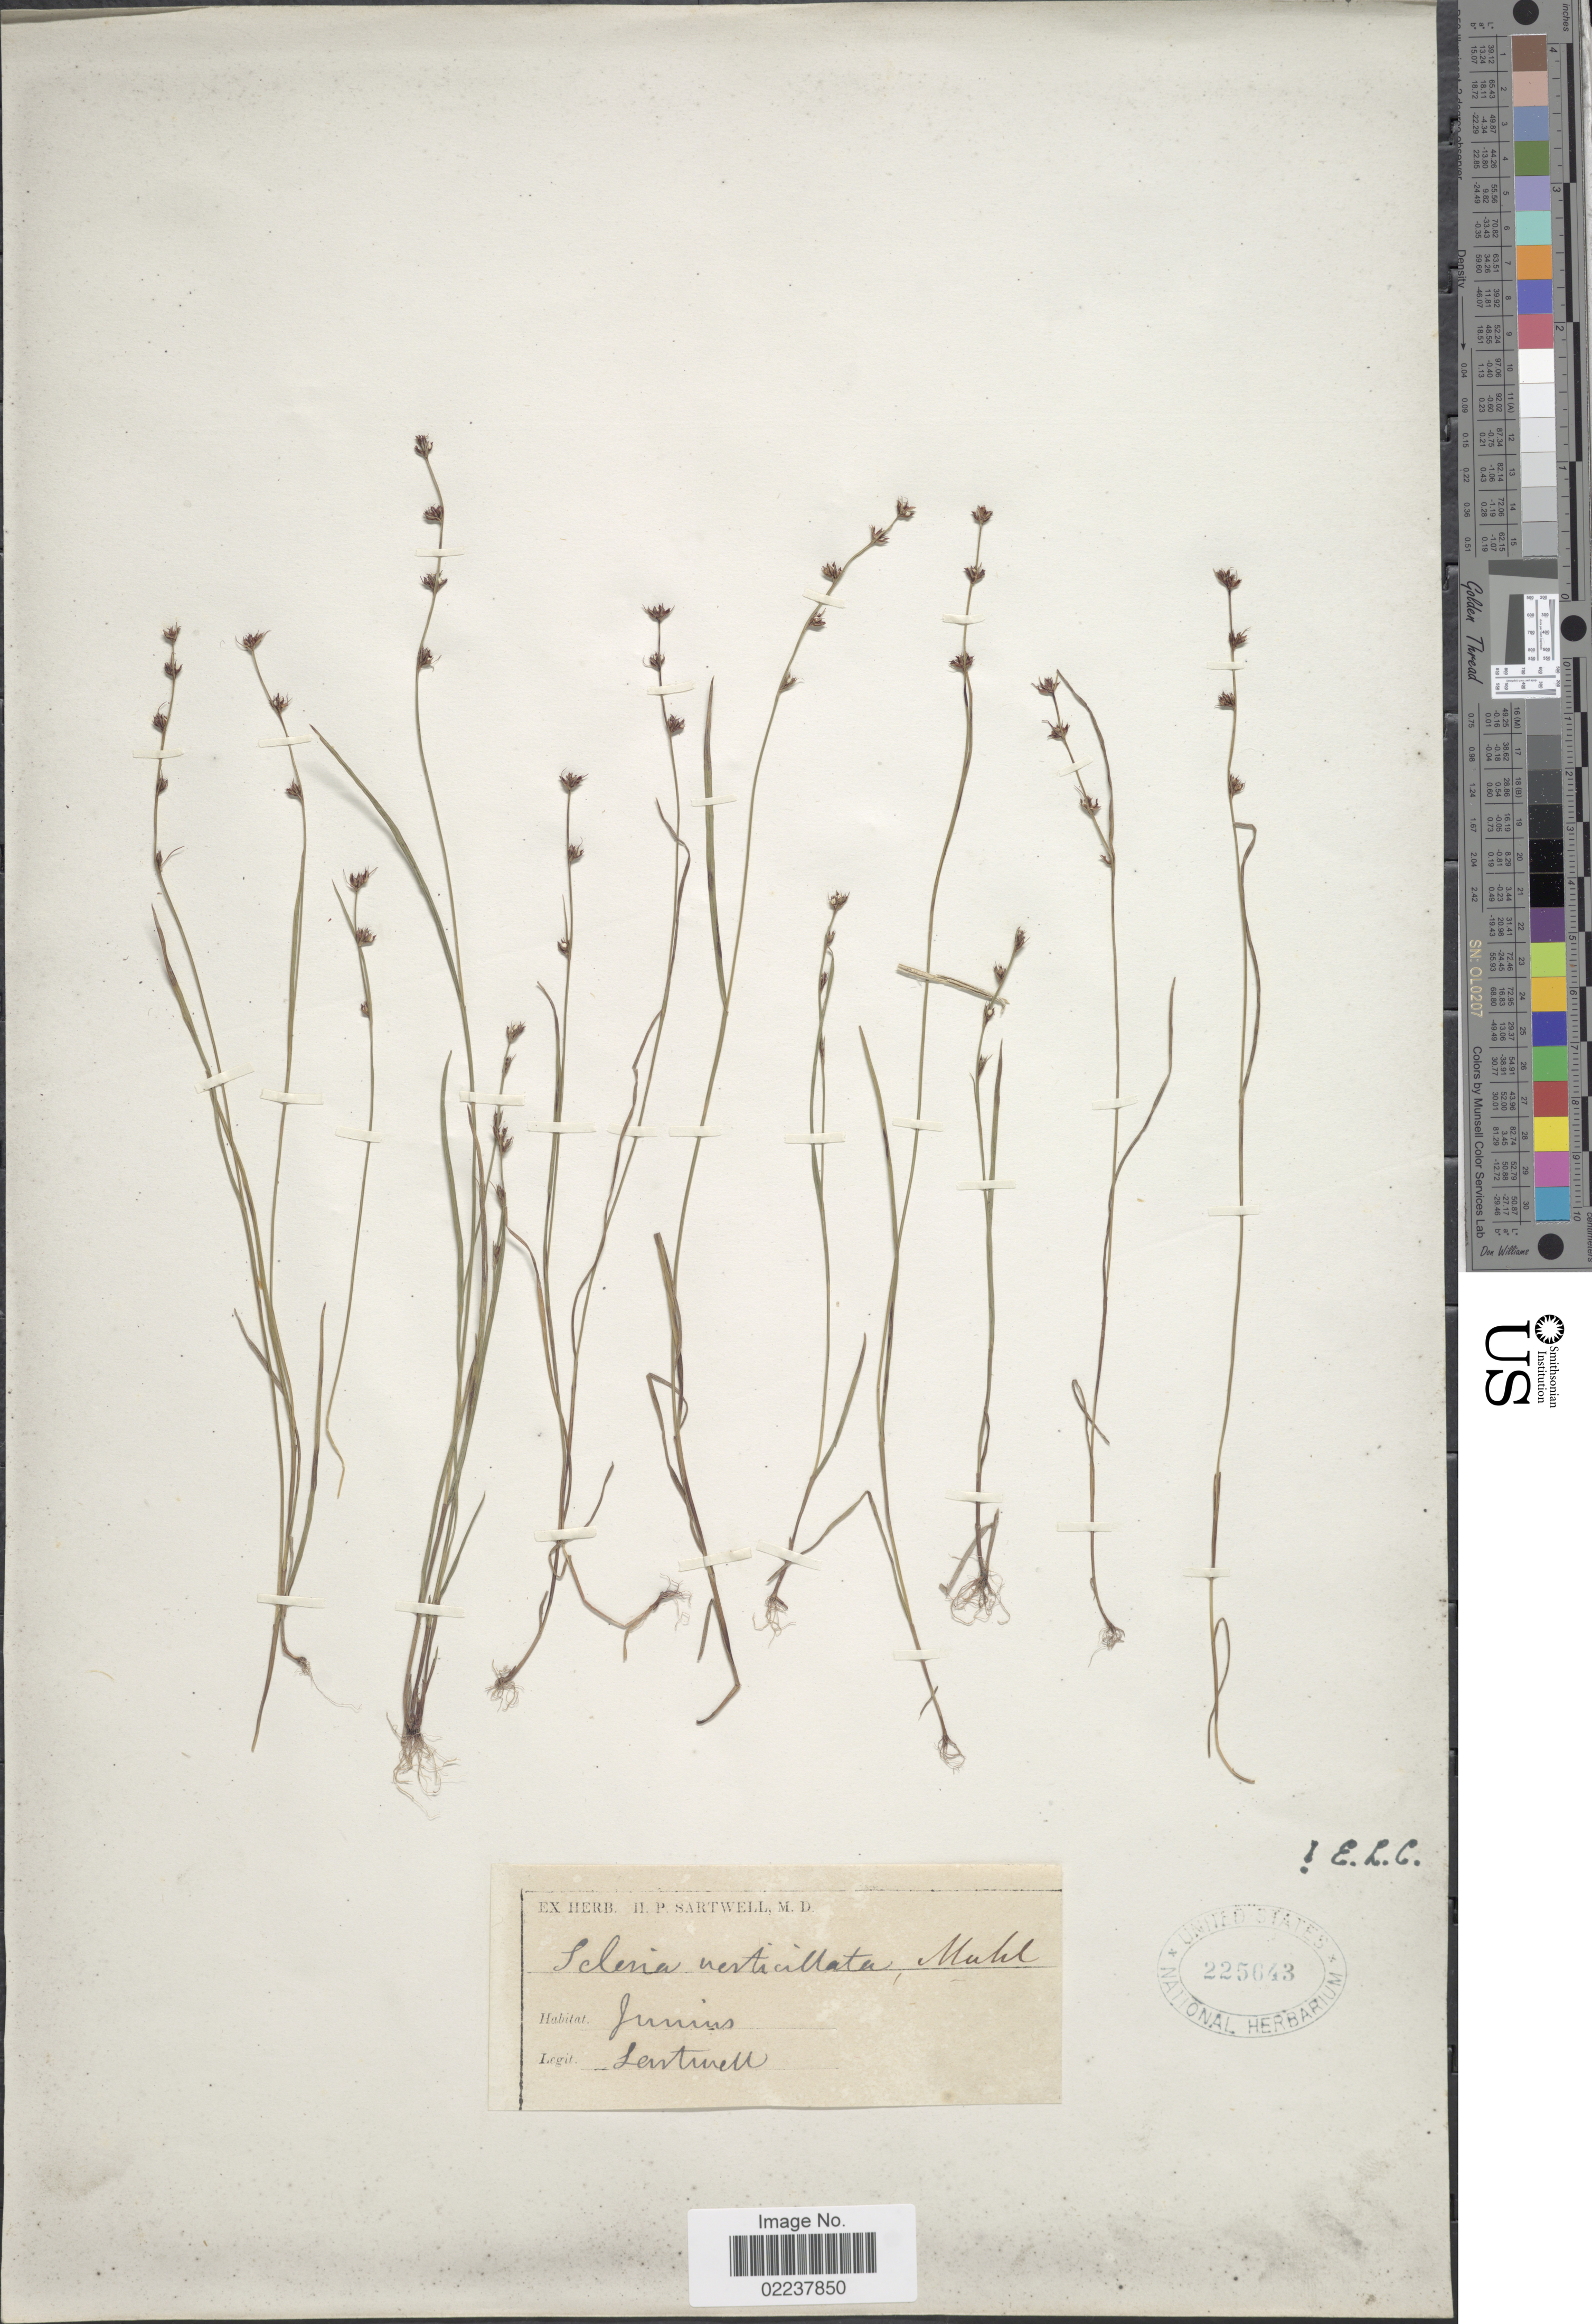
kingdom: Plantae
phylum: Tracheophyta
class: Liliopsida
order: Poales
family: Cyperaceae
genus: Scleria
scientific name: Scleria verticillata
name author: Muhl. ex Willd.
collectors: Lentinell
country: United States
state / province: New York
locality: Junins [interpreted]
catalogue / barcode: US 225643